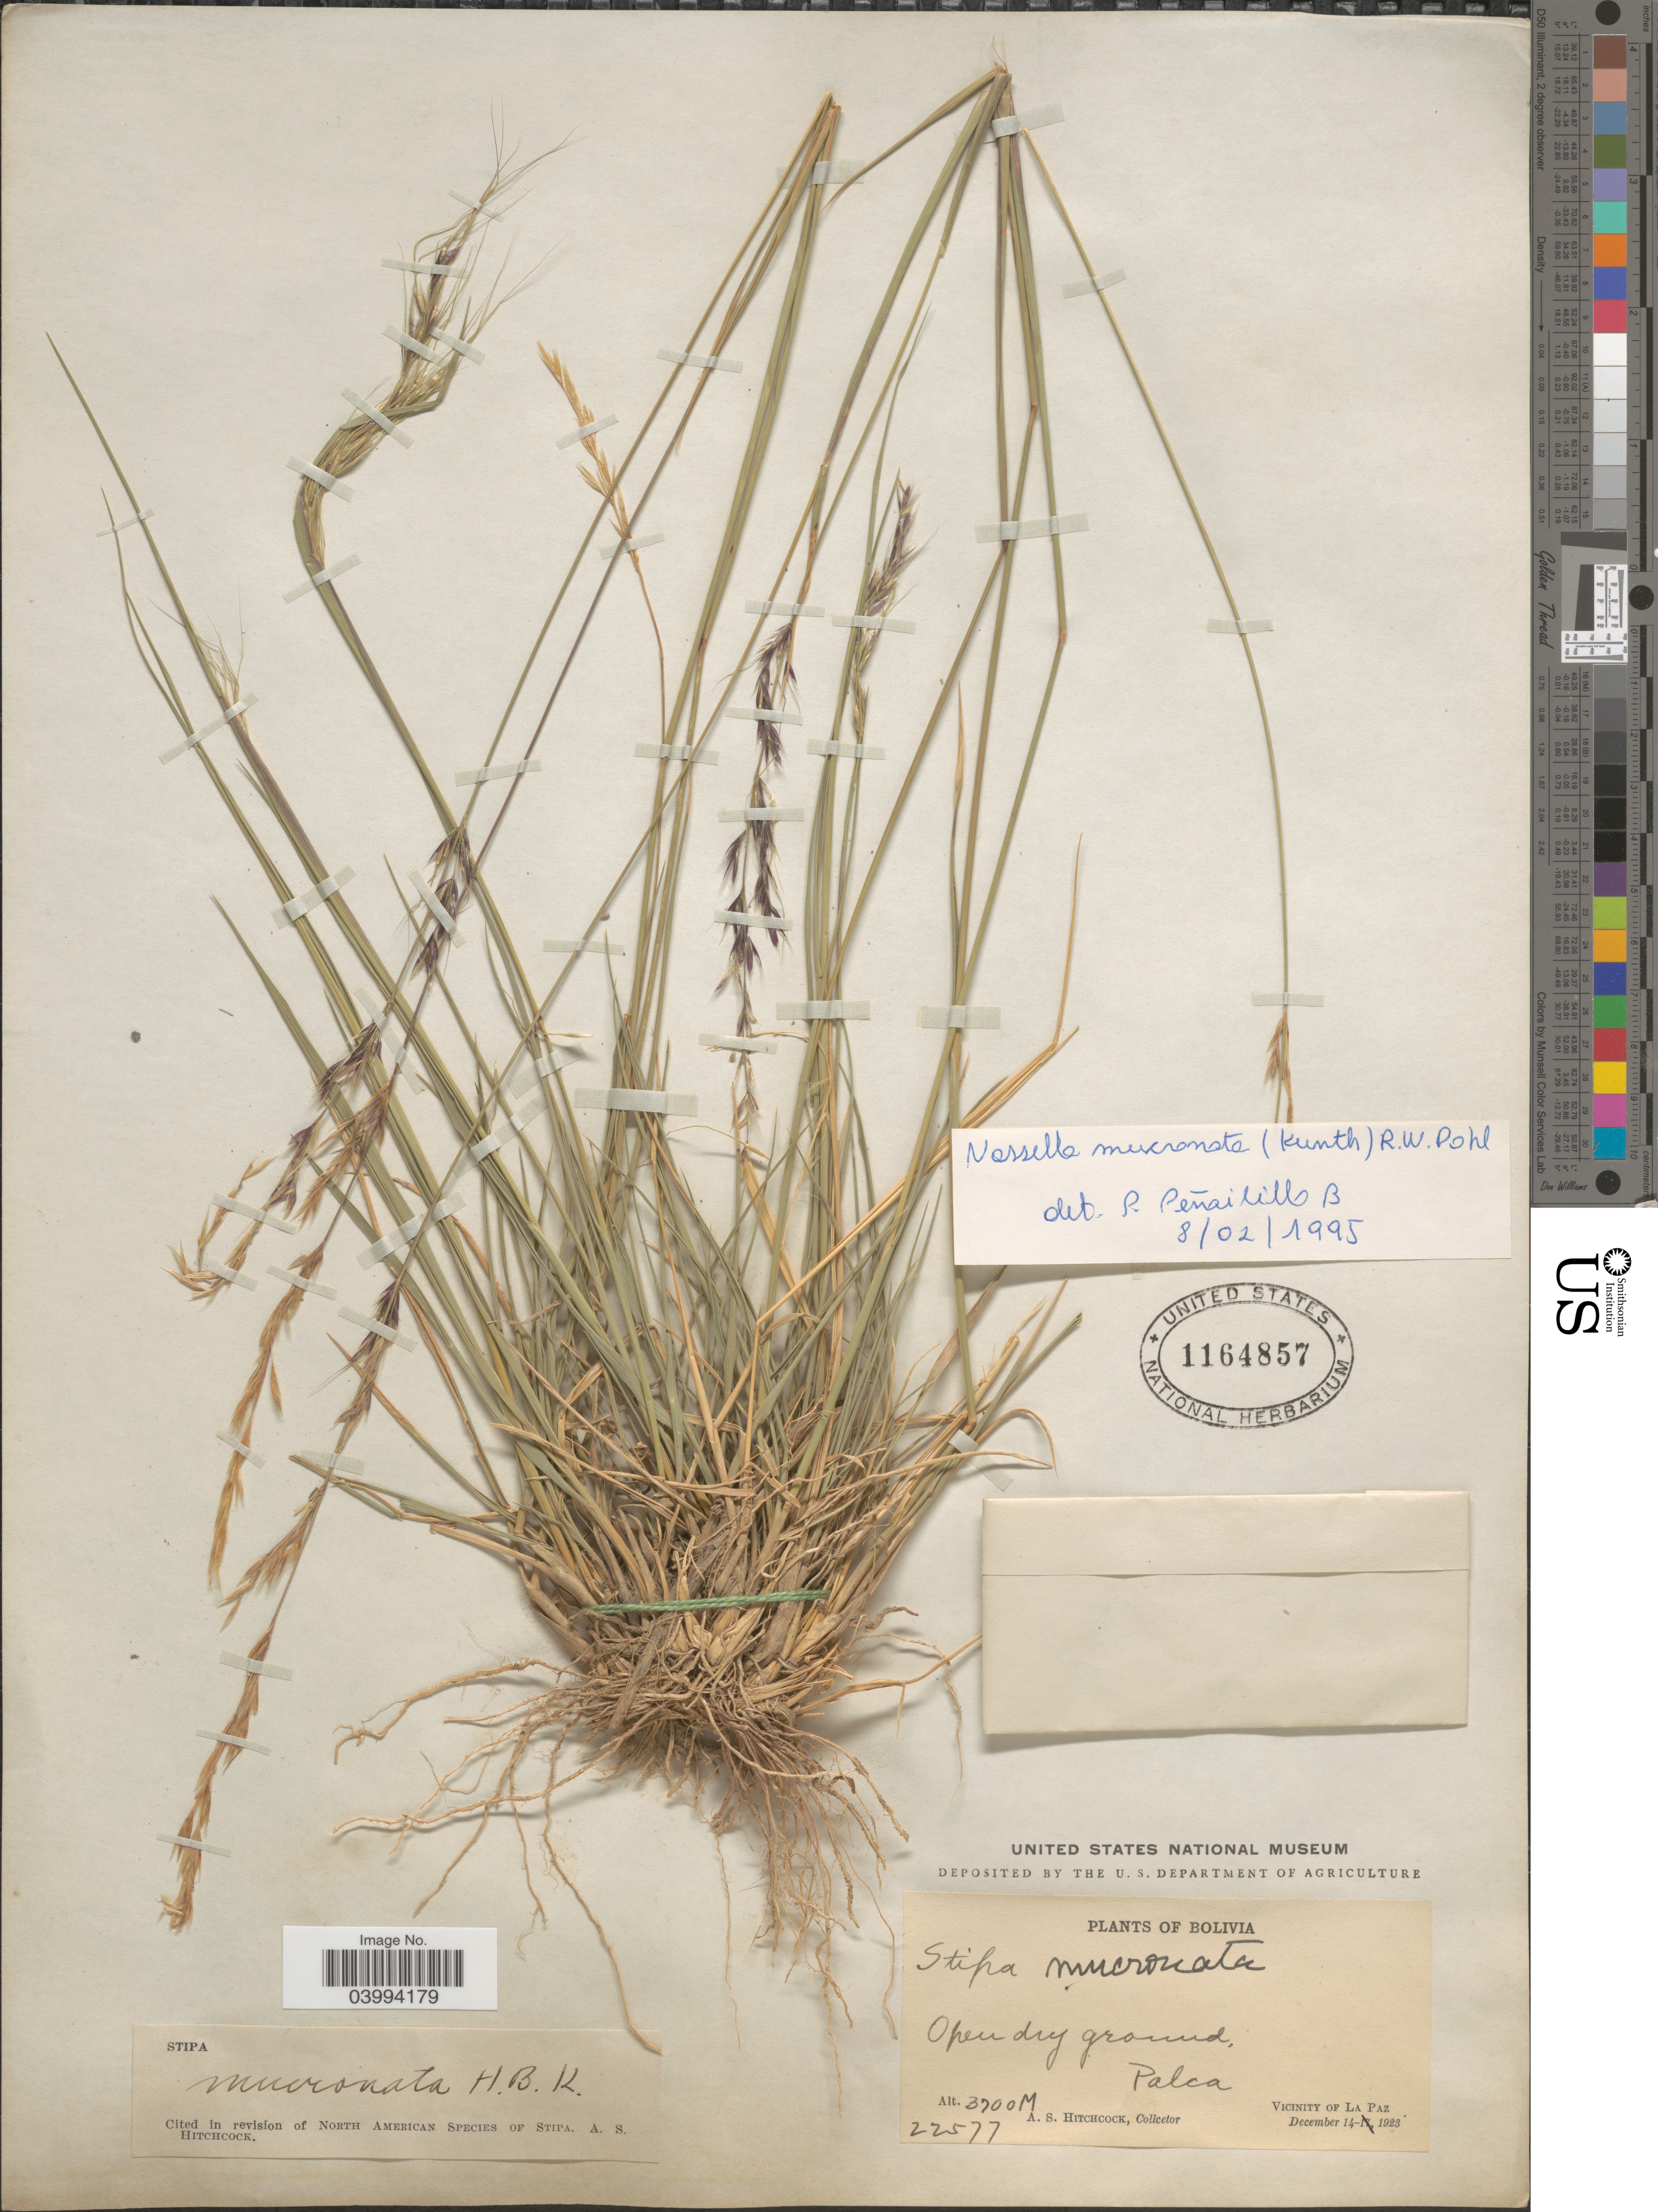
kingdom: Plantae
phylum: Tracheophyta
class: Liliopsida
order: Poales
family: Poaceae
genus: Nassella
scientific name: Nassella mucronata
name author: (Kunth) R.W. Pohl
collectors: A. S. Hitchcock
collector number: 22577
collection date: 1923-12-14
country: Bolivia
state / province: La Paz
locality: Palca. Vicinity of La Paz.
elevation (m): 3700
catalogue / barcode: US 1164857